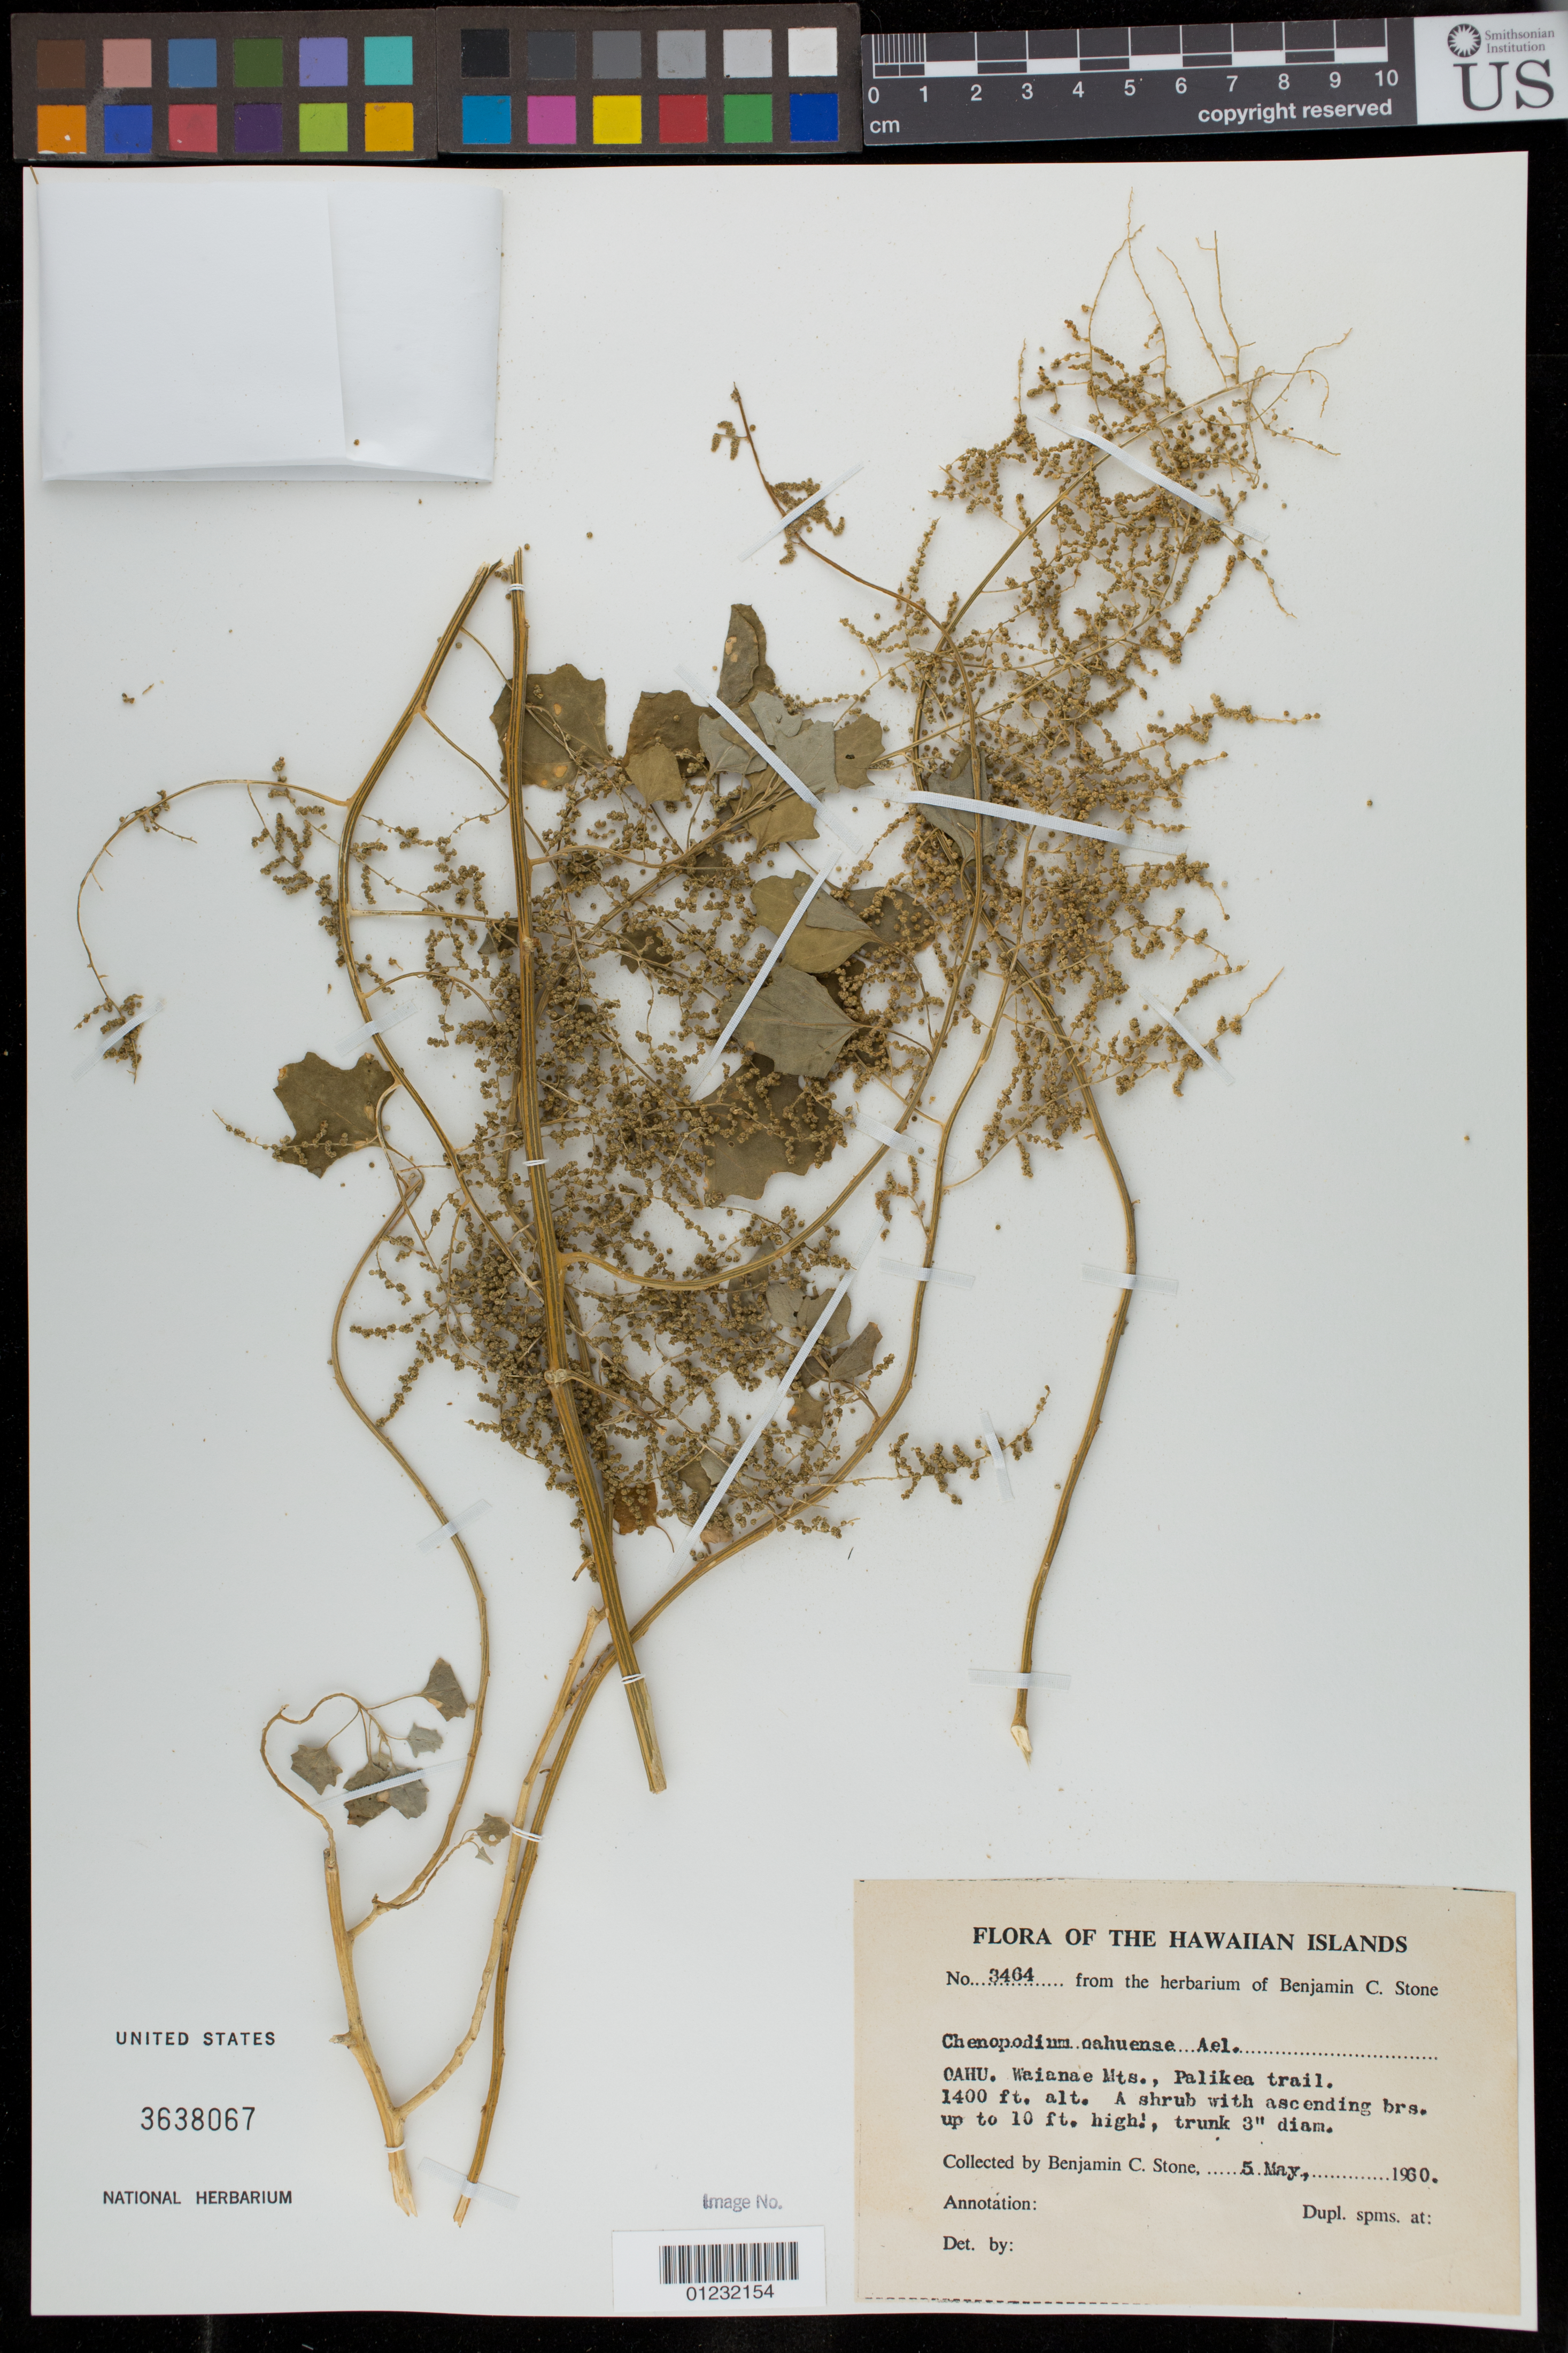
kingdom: Plantae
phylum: Tracheophyta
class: Magnoliopsida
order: Caryophyllales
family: Amaranthaceae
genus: Chenopodium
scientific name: Chenopodium oahuense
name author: (Meyen) Aellen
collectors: B. C. Stone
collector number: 3464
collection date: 1960-05-05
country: United States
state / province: Hawaii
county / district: Honolulu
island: Oahu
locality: Oahu, Waianae Mts., Palikea trail.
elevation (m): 427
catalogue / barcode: US 3638067